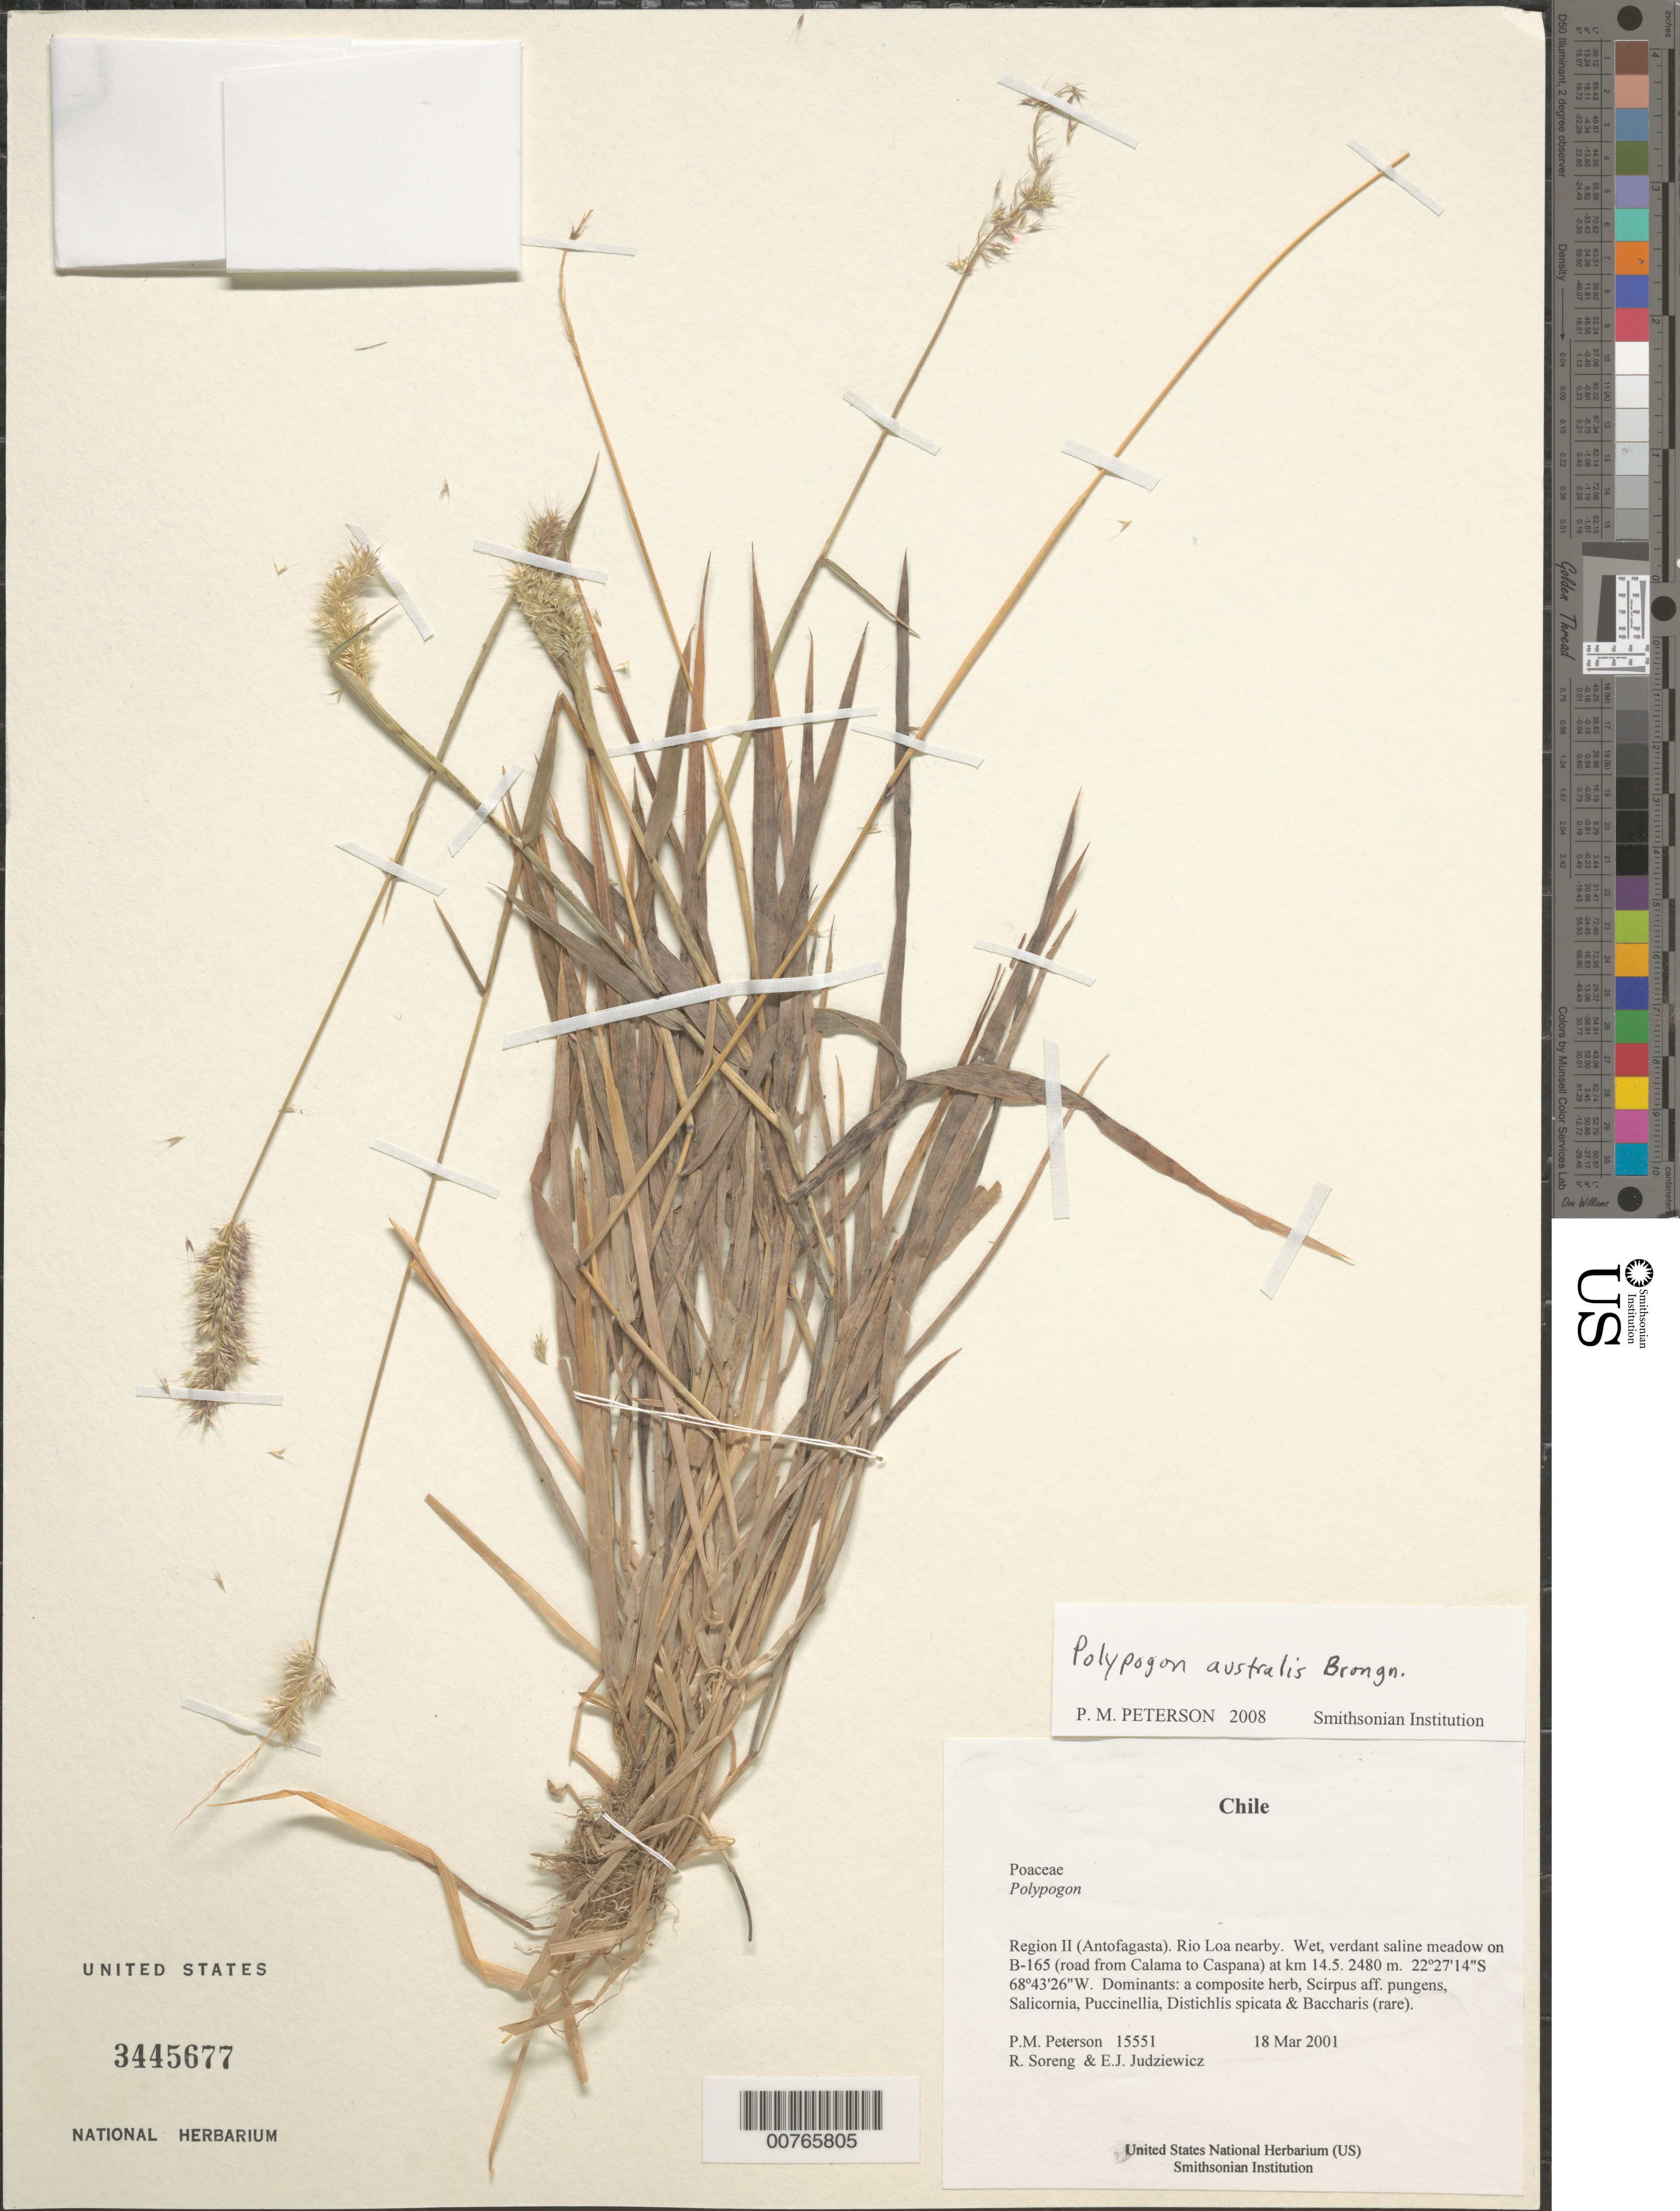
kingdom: Plantae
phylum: Tracheophyta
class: Liliopsida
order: Poales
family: Poaceae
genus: Polypogon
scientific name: Polypogon australis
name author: Brongn.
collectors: P. M. Peterson, R. J. Soreng & E. J. Judziewicz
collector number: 15551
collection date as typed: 18 Mar 2001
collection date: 2001-03-18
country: Chile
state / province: Antofagasta (II)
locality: Rio Loa nearby. Wet, verdant saline meadow on B-165 (road from Calama to Caspana) at km 14.5.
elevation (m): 2480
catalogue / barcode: US 3445677